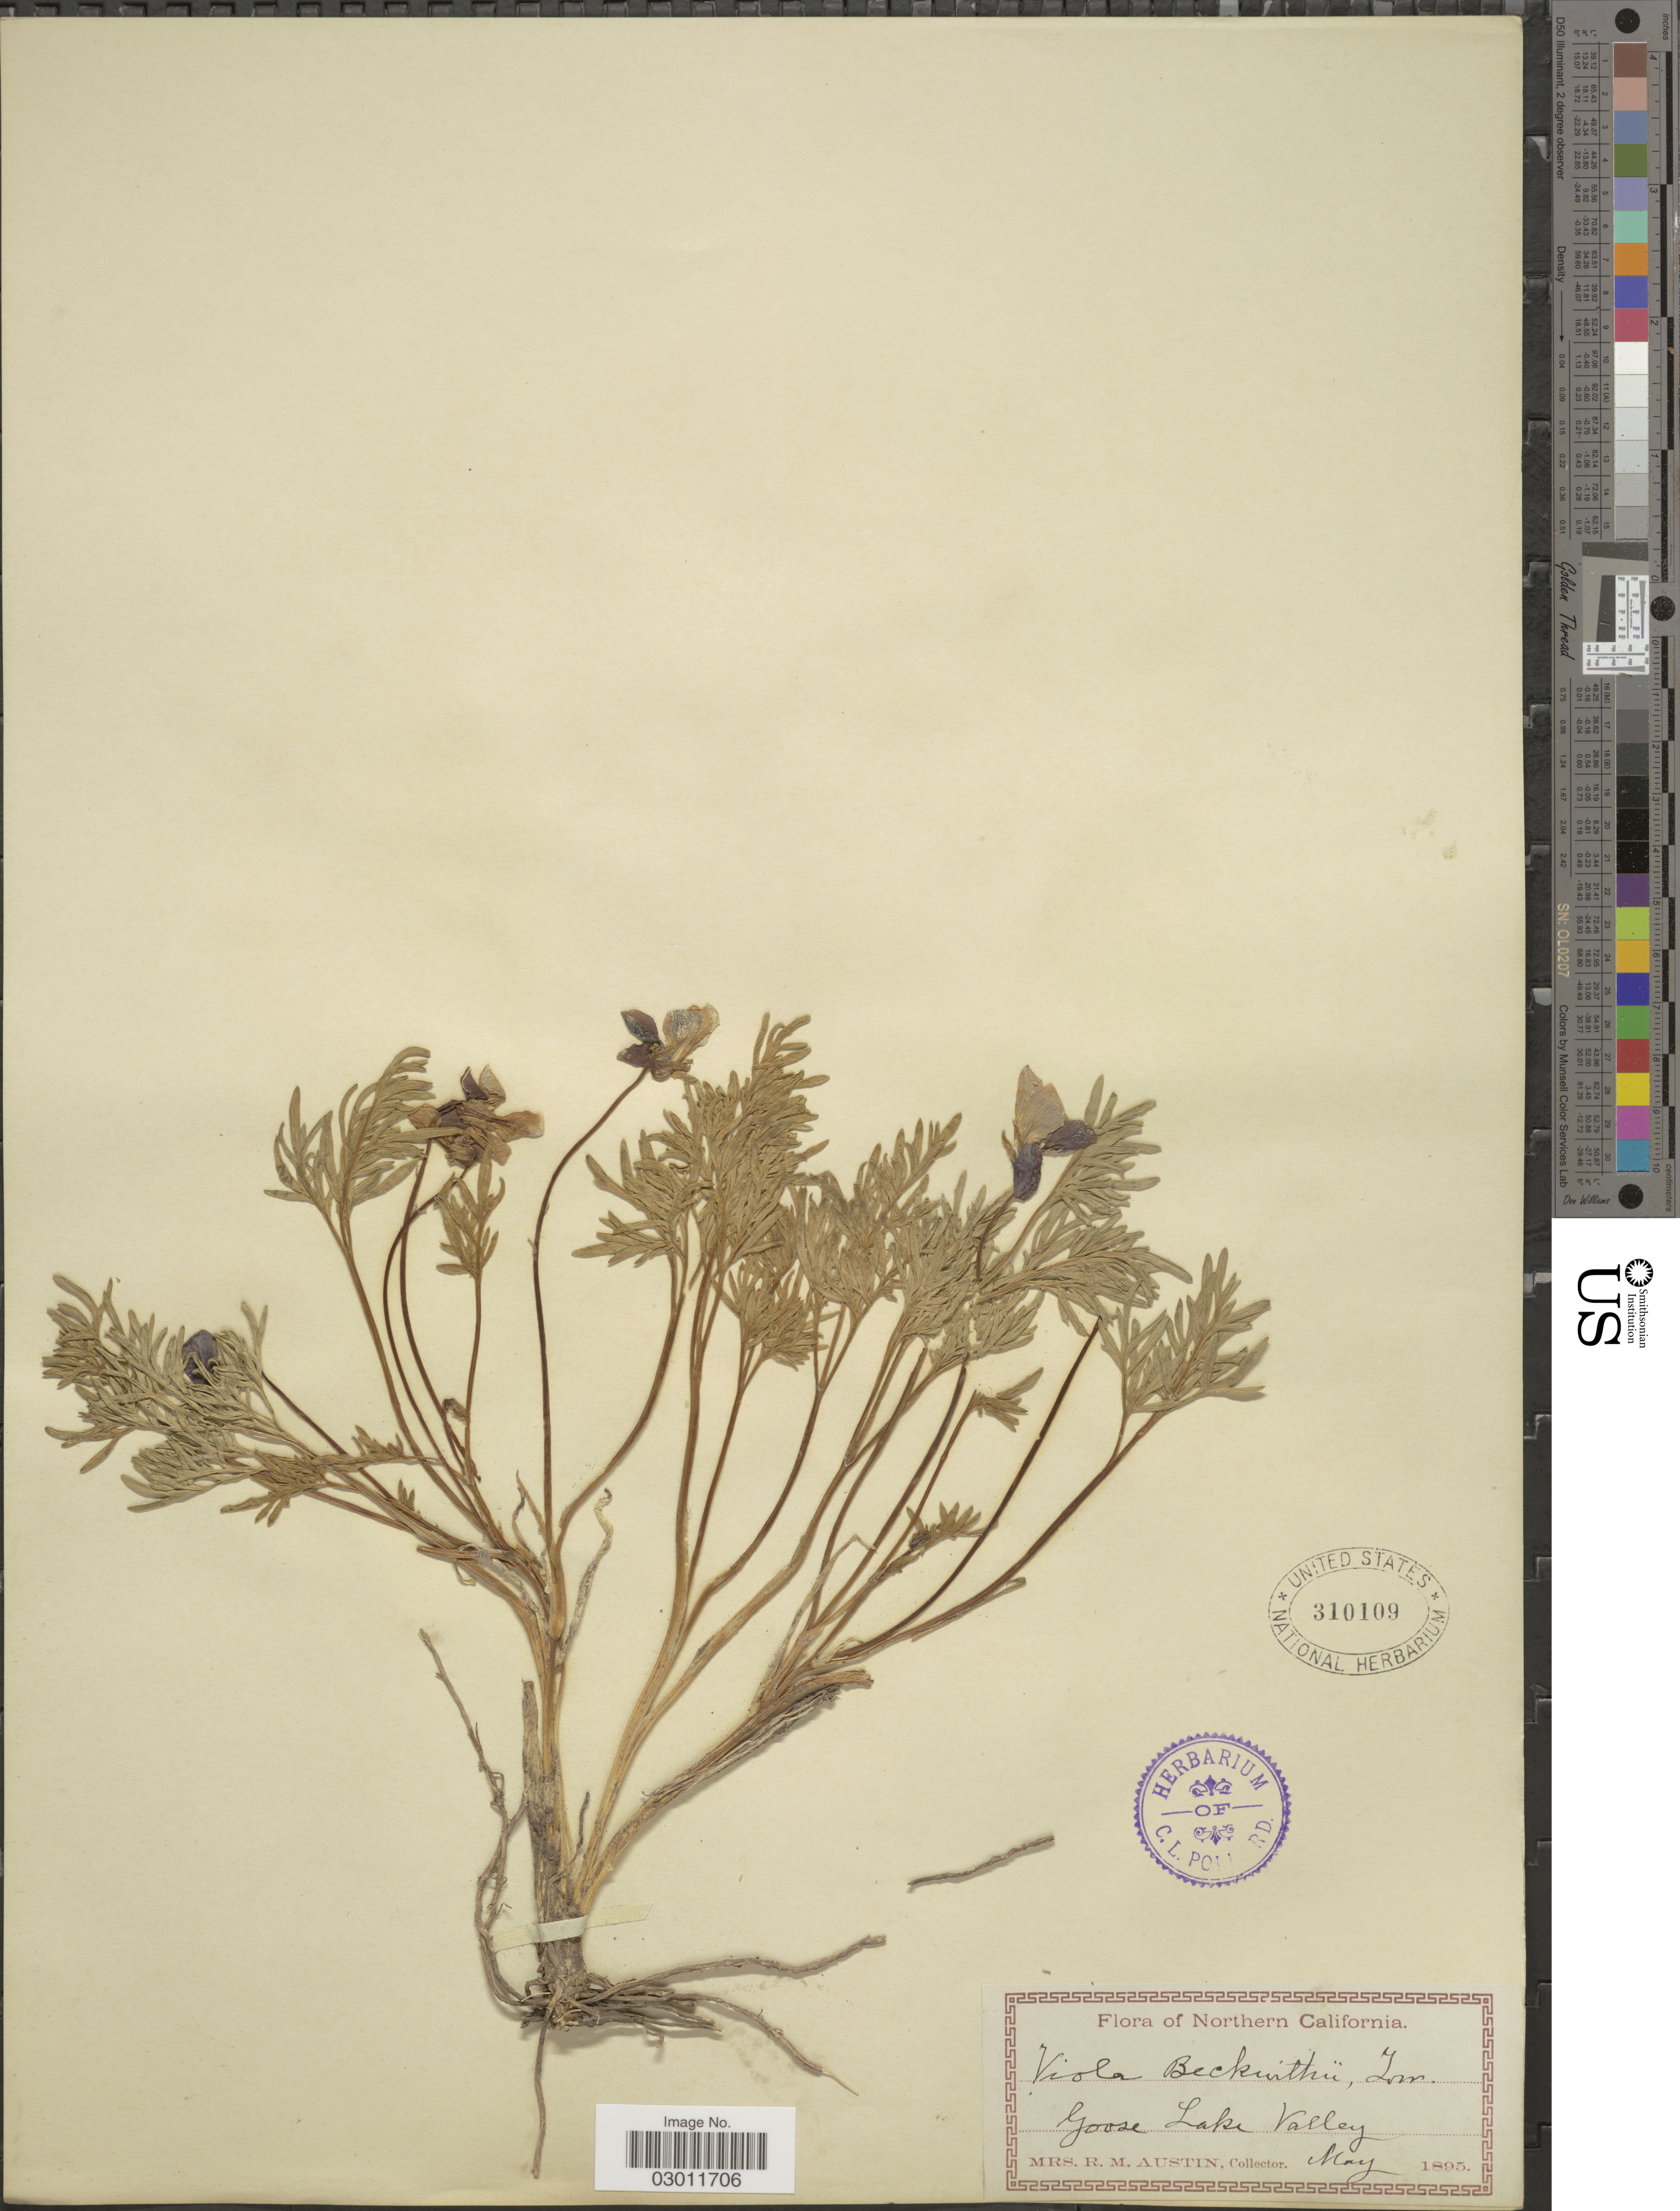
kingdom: Plantae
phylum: Tracheophyta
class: Magnoliopsida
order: Malpighiales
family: Violaceae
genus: Viola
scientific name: Viola beckwithii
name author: Torr.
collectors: R. Austin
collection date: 1895-05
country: United States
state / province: California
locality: Northern California, Goose Lake Valley.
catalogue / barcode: US 310109